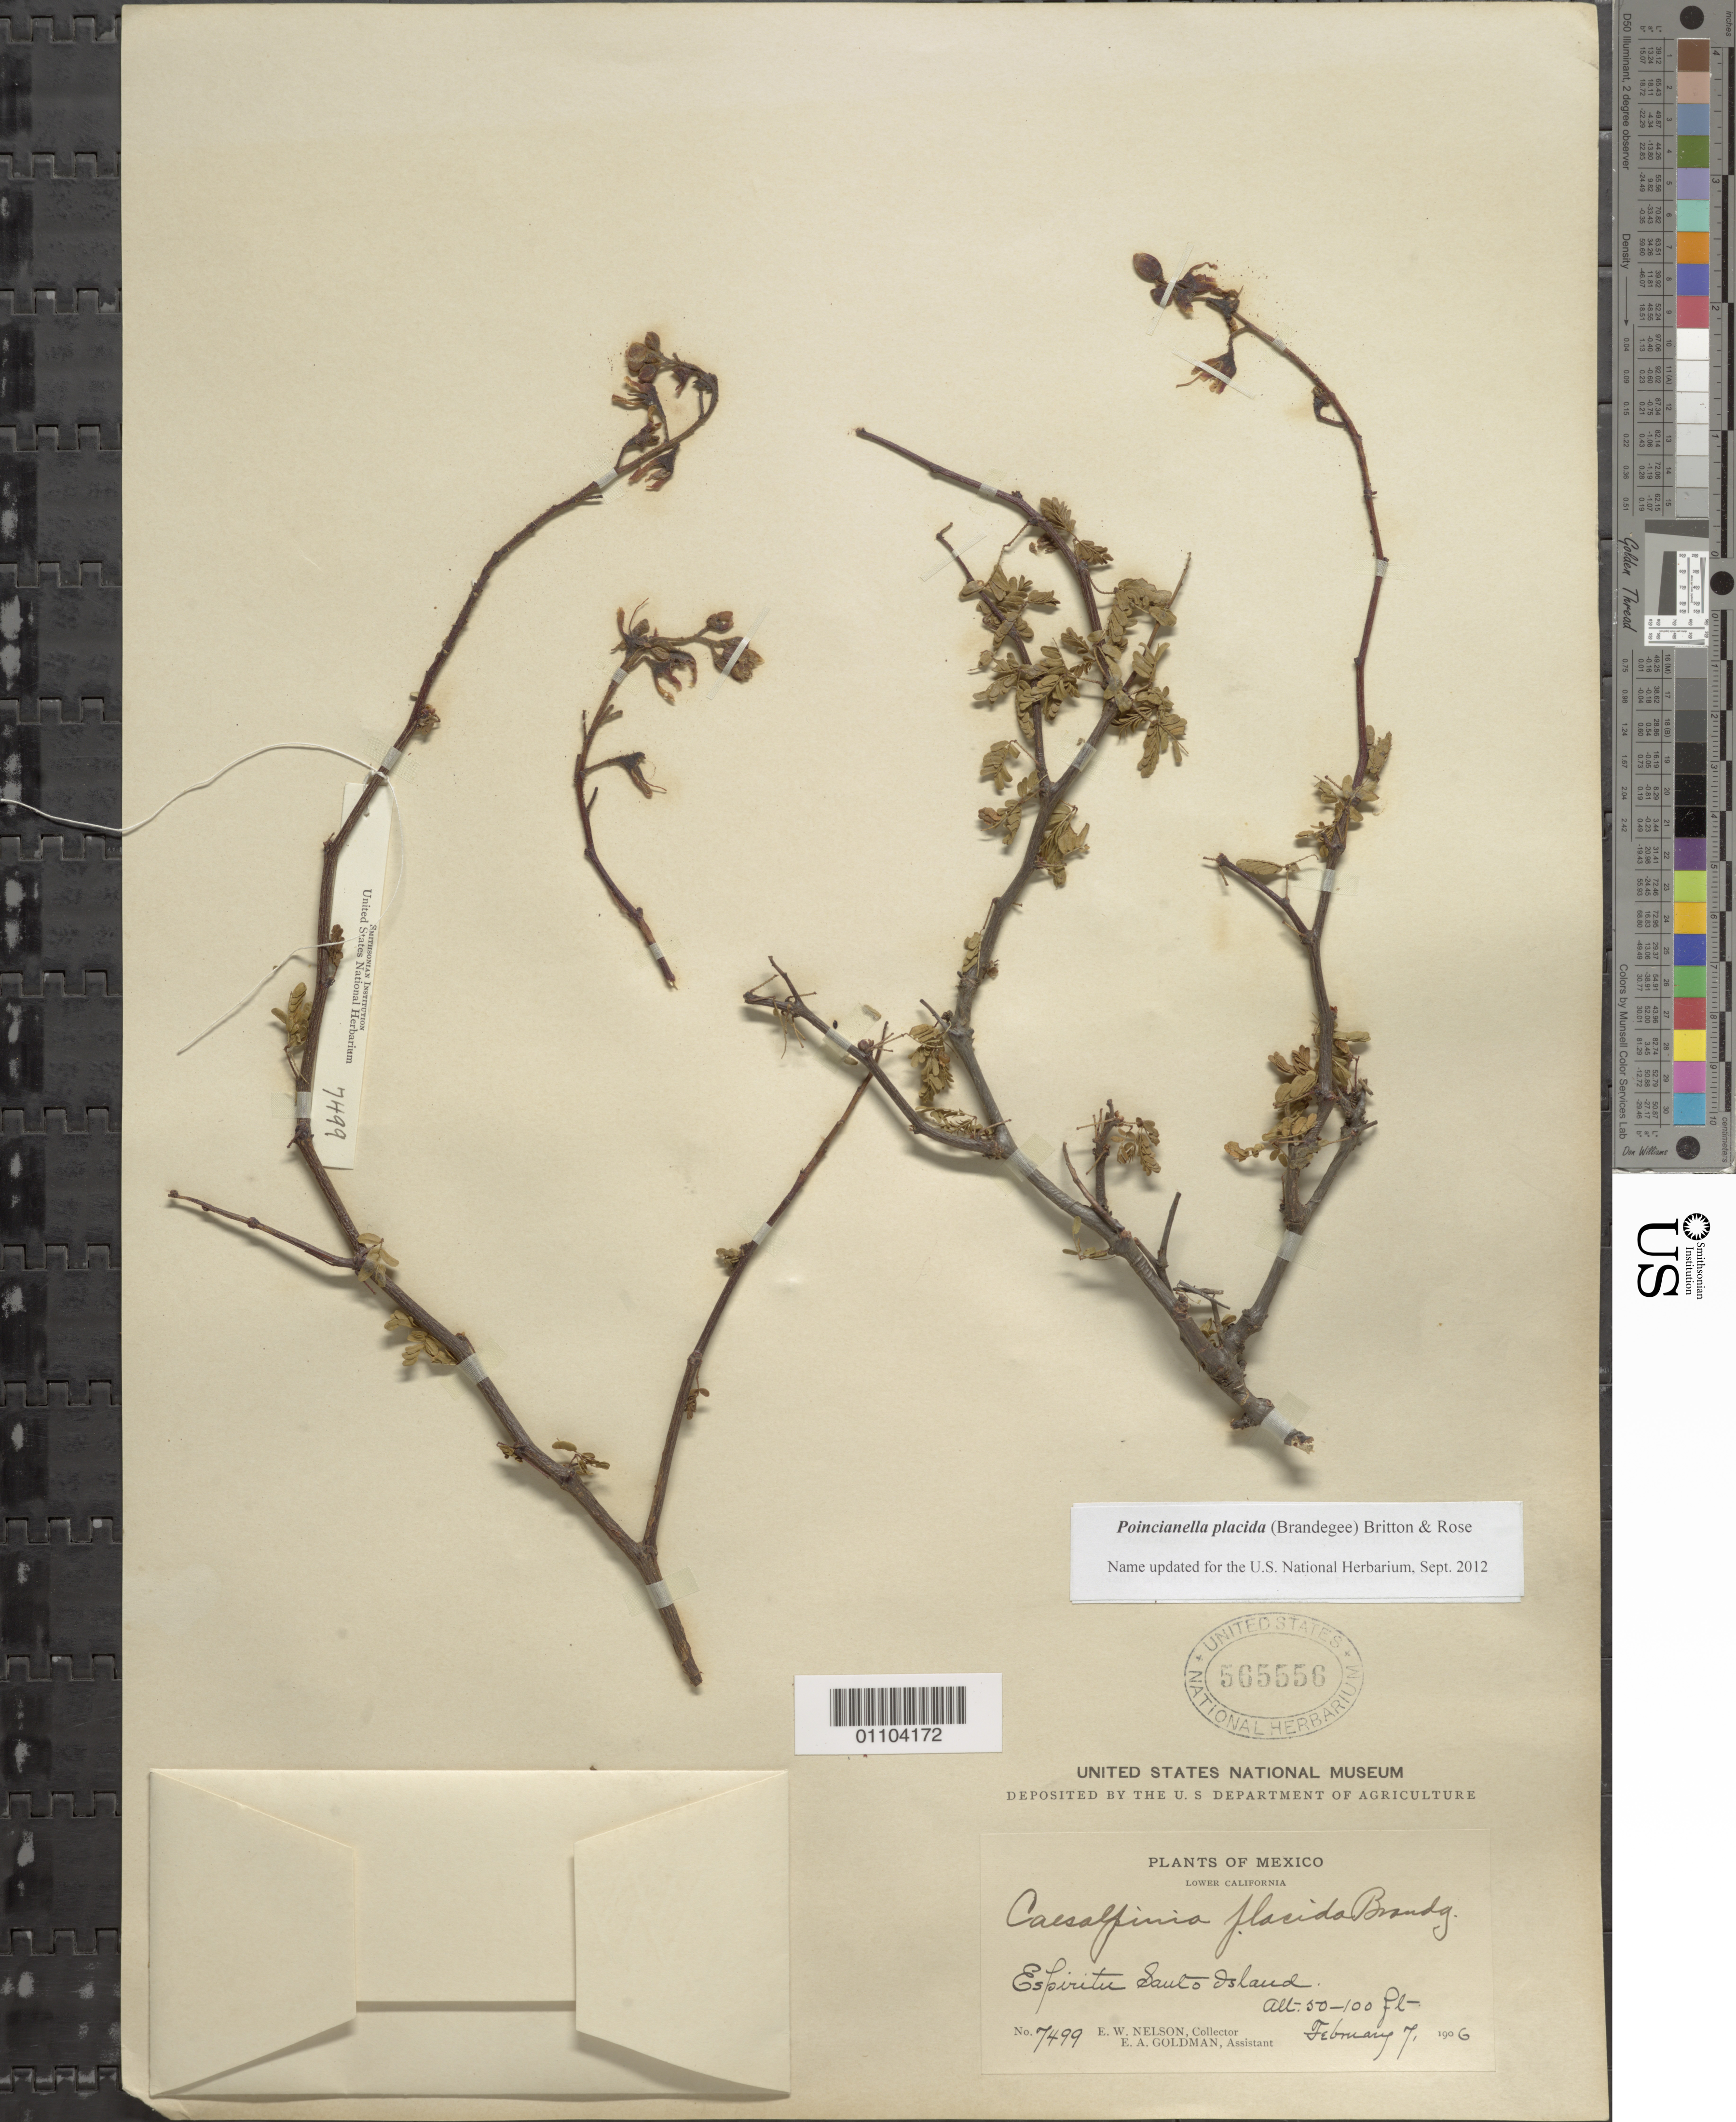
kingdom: Plantae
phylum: Tracheophyta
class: Magnoliopsida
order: Fabales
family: Fabaceae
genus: Erythrostemon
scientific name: Erythrostemon placidus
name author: (K. Brandegee) Gagnon & G.P. Lewis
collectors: E. W. Nelson & E. A. Goldman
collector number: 7499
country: Mexico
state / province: Baja California Sur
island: Espirito Santo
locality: Lower California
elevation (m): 15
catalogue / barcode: US 565556